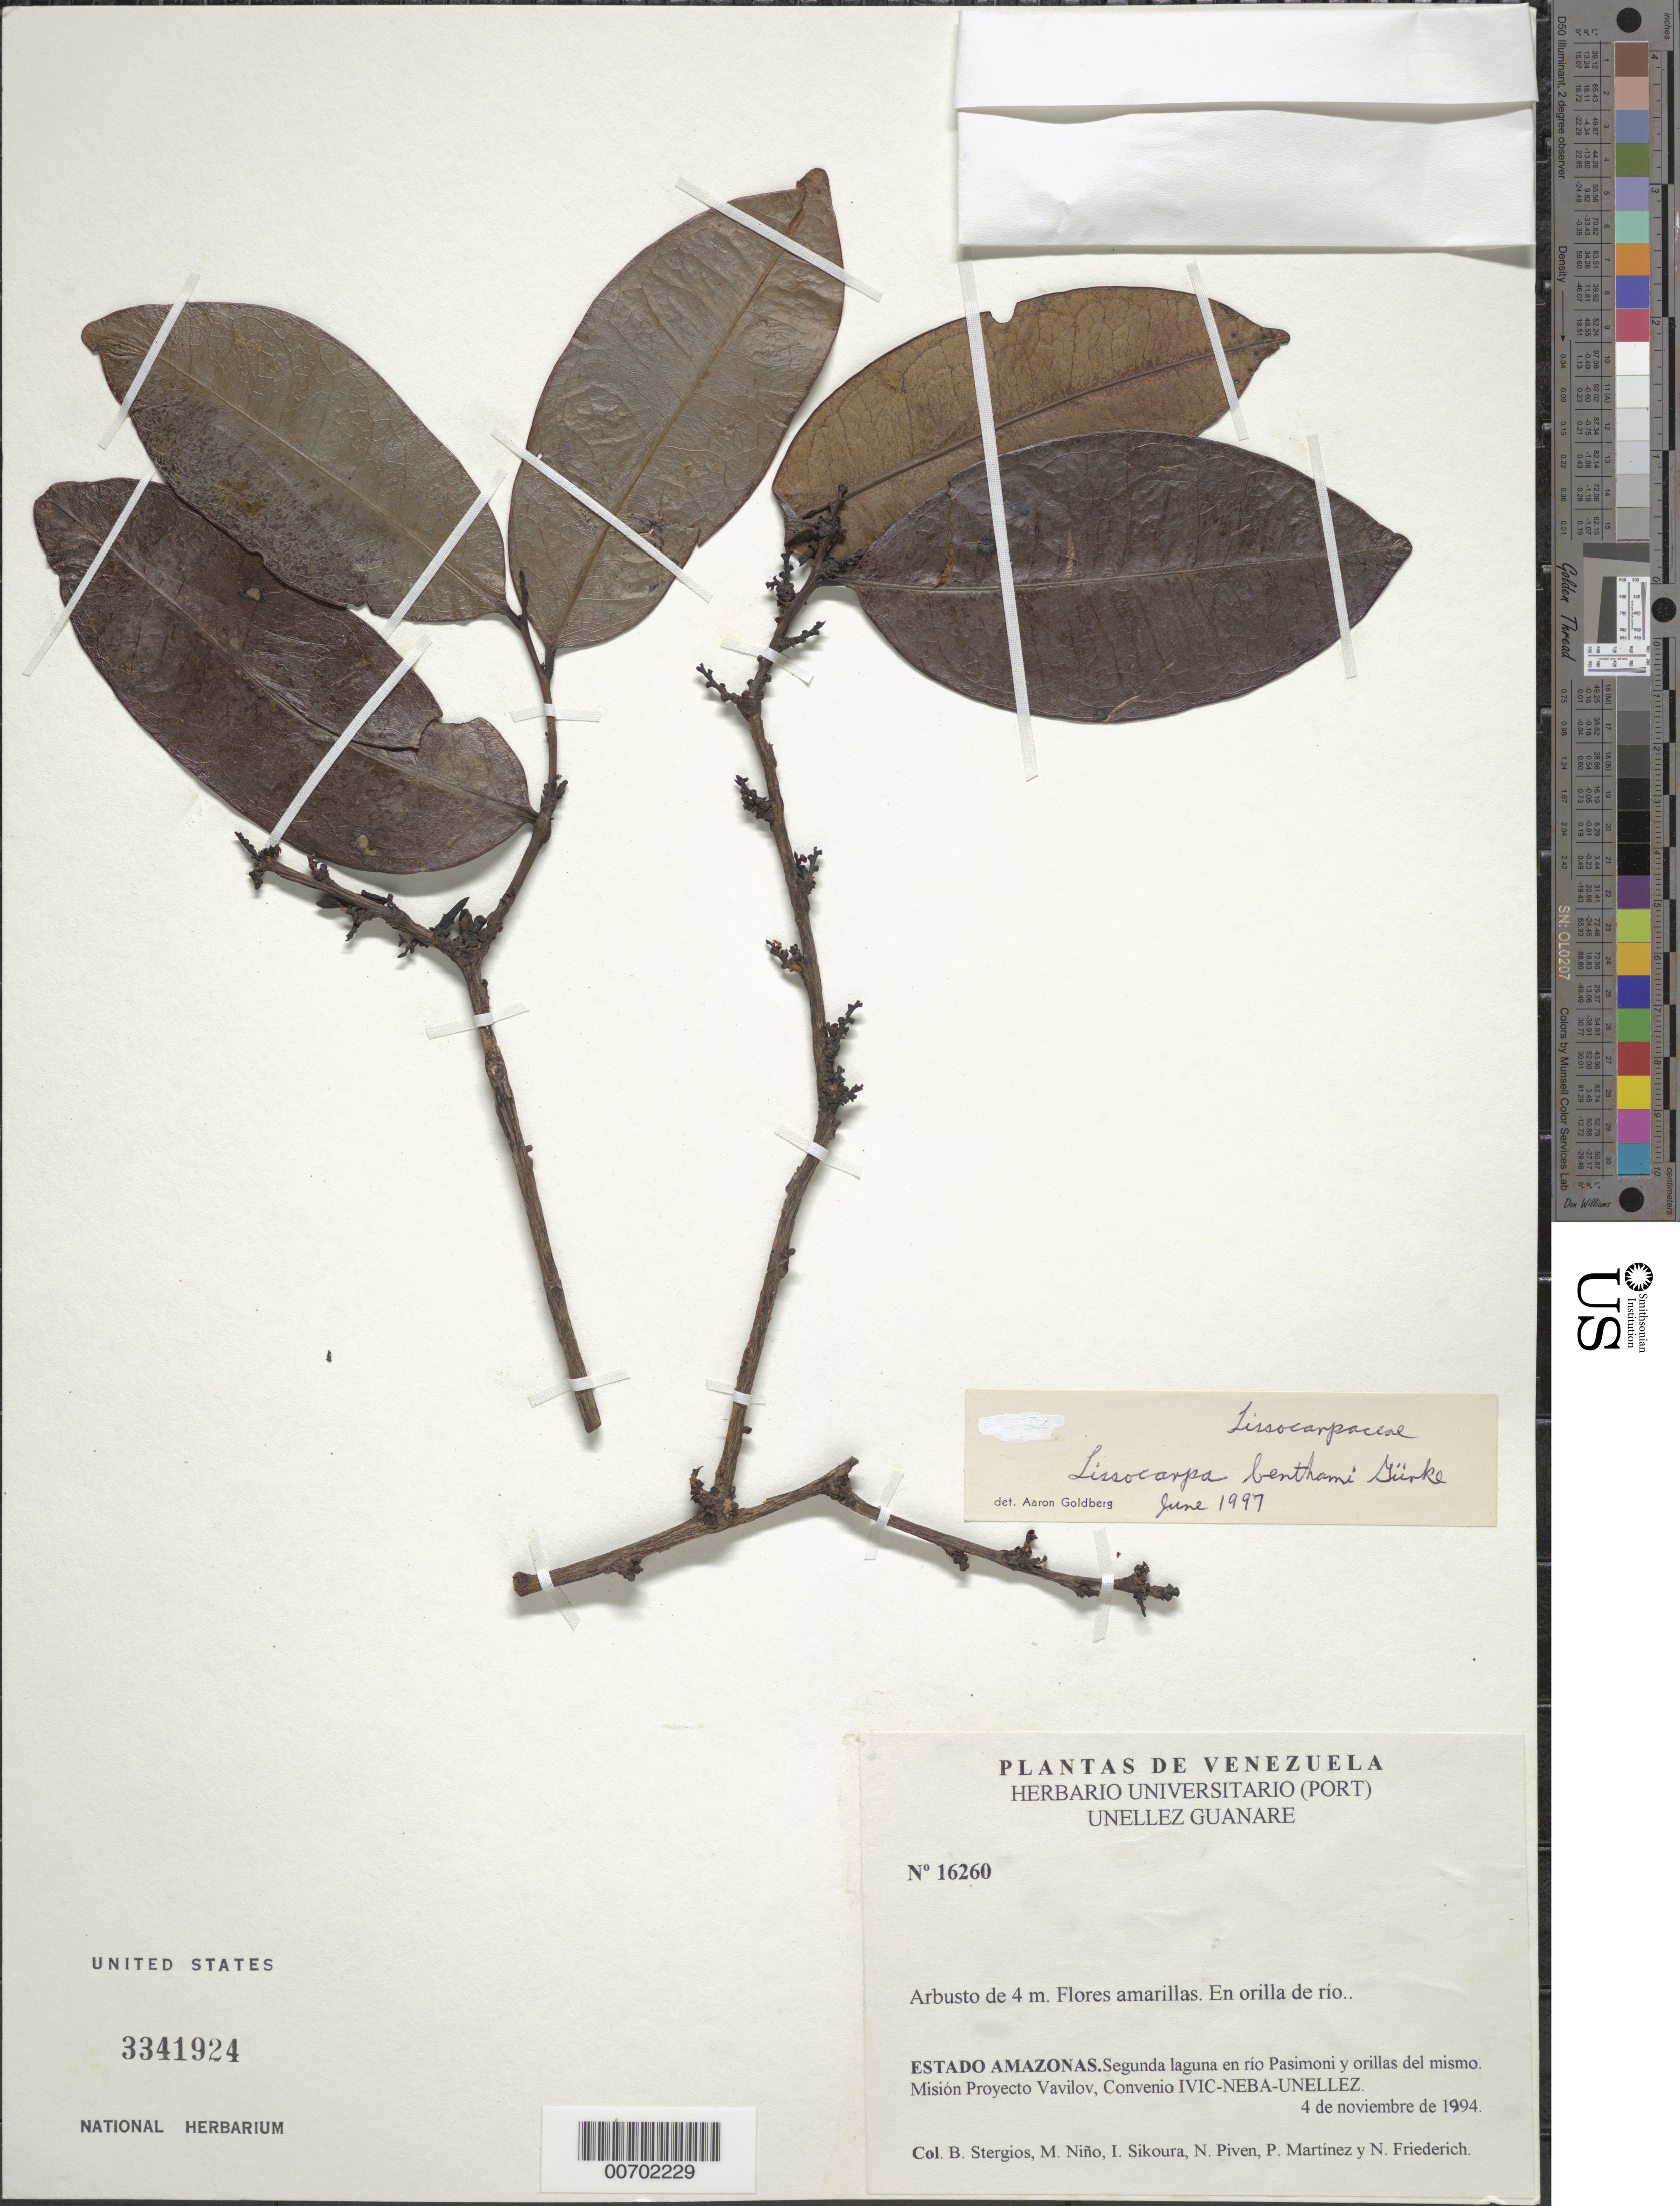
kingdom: Plantae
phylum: Tracheophyta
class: Magnoliopsida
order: Ericales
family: Ebenaceae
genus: Lissocarpa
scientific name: Lissocarpa benthami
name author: Gürke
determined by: Goldberg, Aaron, (US), NMNH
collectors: B. G. Stergios, S. M. Niño, I. Sikoura, N. Piven, P. Martinez & N. Friederich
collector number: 16260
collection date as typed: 4-Nov-94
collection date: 1994-11-04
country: Venezuela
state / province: Amazonas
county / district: Río Negro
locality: Río Pasimoni, Misión Proyecto Vavilov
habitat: Segunda laguna en río y orillas del mismo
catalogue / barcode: US 3341924